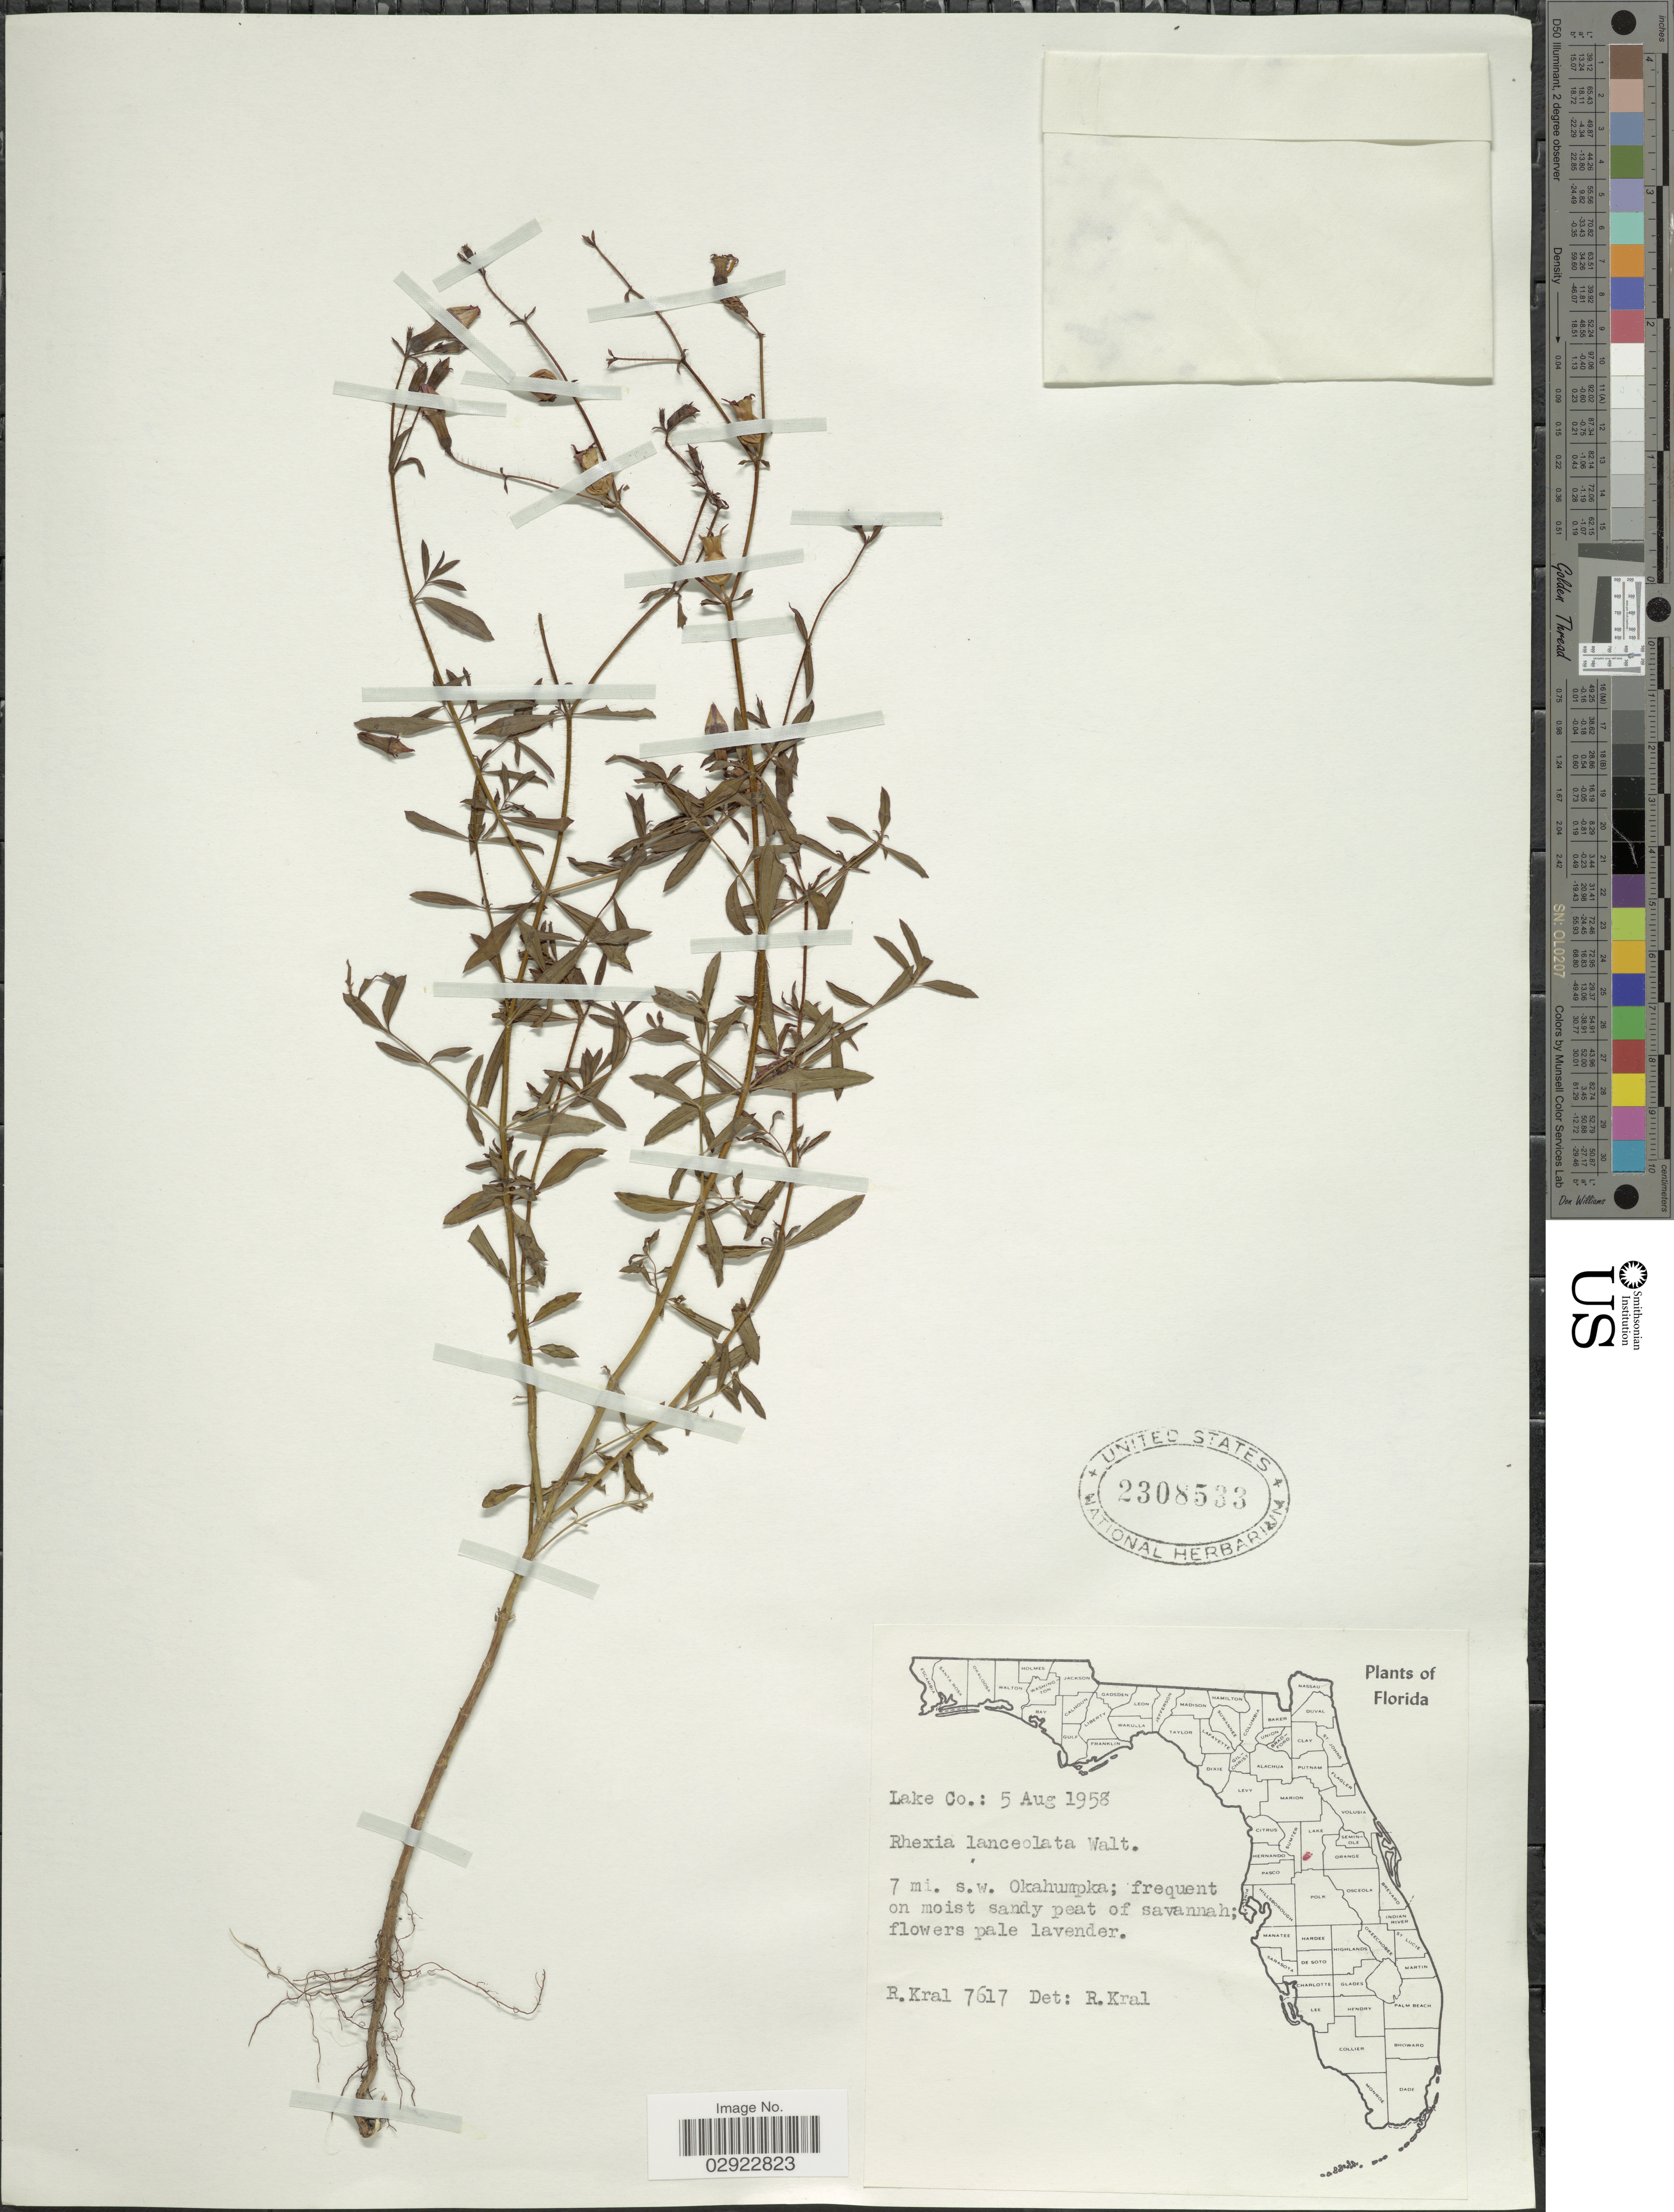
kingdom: Plantae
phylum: Tracheophyta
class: Magnoliopsida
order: Myrtales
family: Melastomataceae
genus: Rhexia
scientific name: Rhexia mariana var. exalbida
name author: Michx.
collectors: R. Kral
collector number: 7617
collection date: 1958-08-05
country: United States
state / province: Florida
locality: Lake Co.: 7 mi. s.w. Okahumpka.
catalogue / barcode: US 2308533